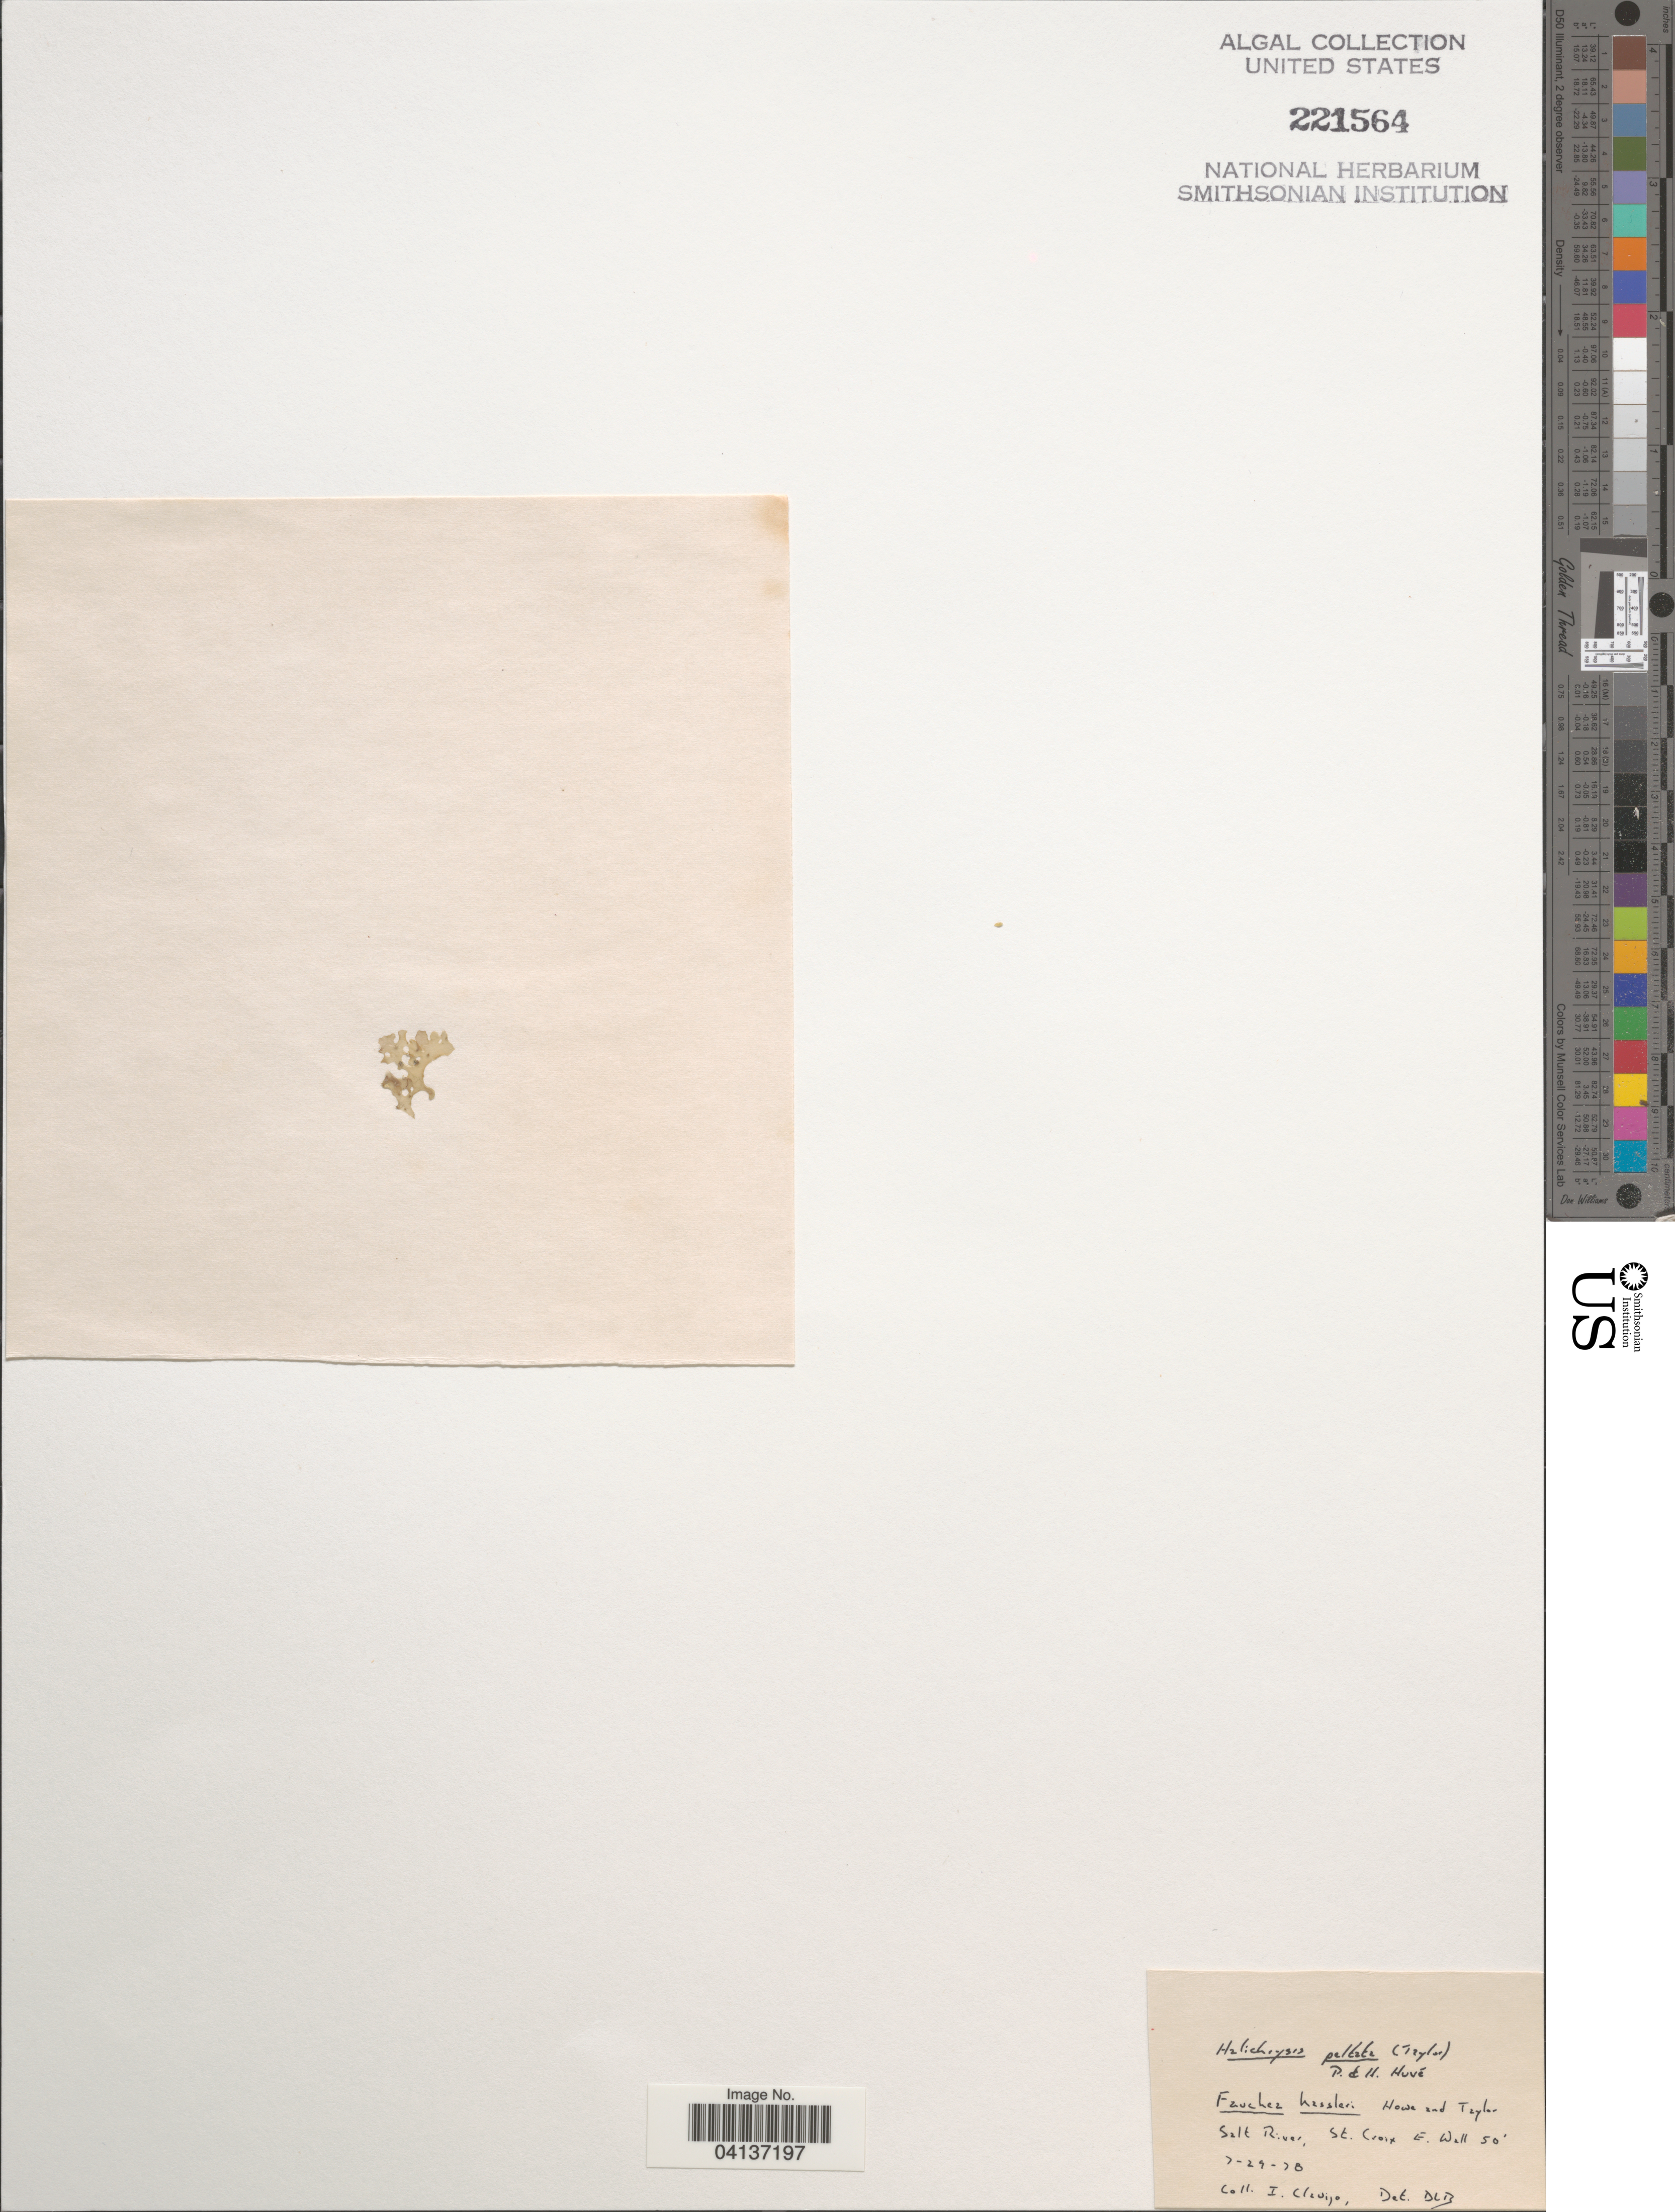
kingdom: Plantae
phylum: Rhodophyta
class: Florideophyceae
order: Rhodymeniales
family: Hymenocladiaceae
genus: Asteromenia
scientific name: Asteromenia peltata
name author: (W.R. Taylor) Huisman & A.J.K. Millar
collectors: I. Clavijo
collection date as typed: Transcribed d/m/y: 24/7/78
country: U.S. Virgin Islands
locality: Salt River, St. Croix E. Well.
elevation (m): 15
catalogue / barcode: US 221564